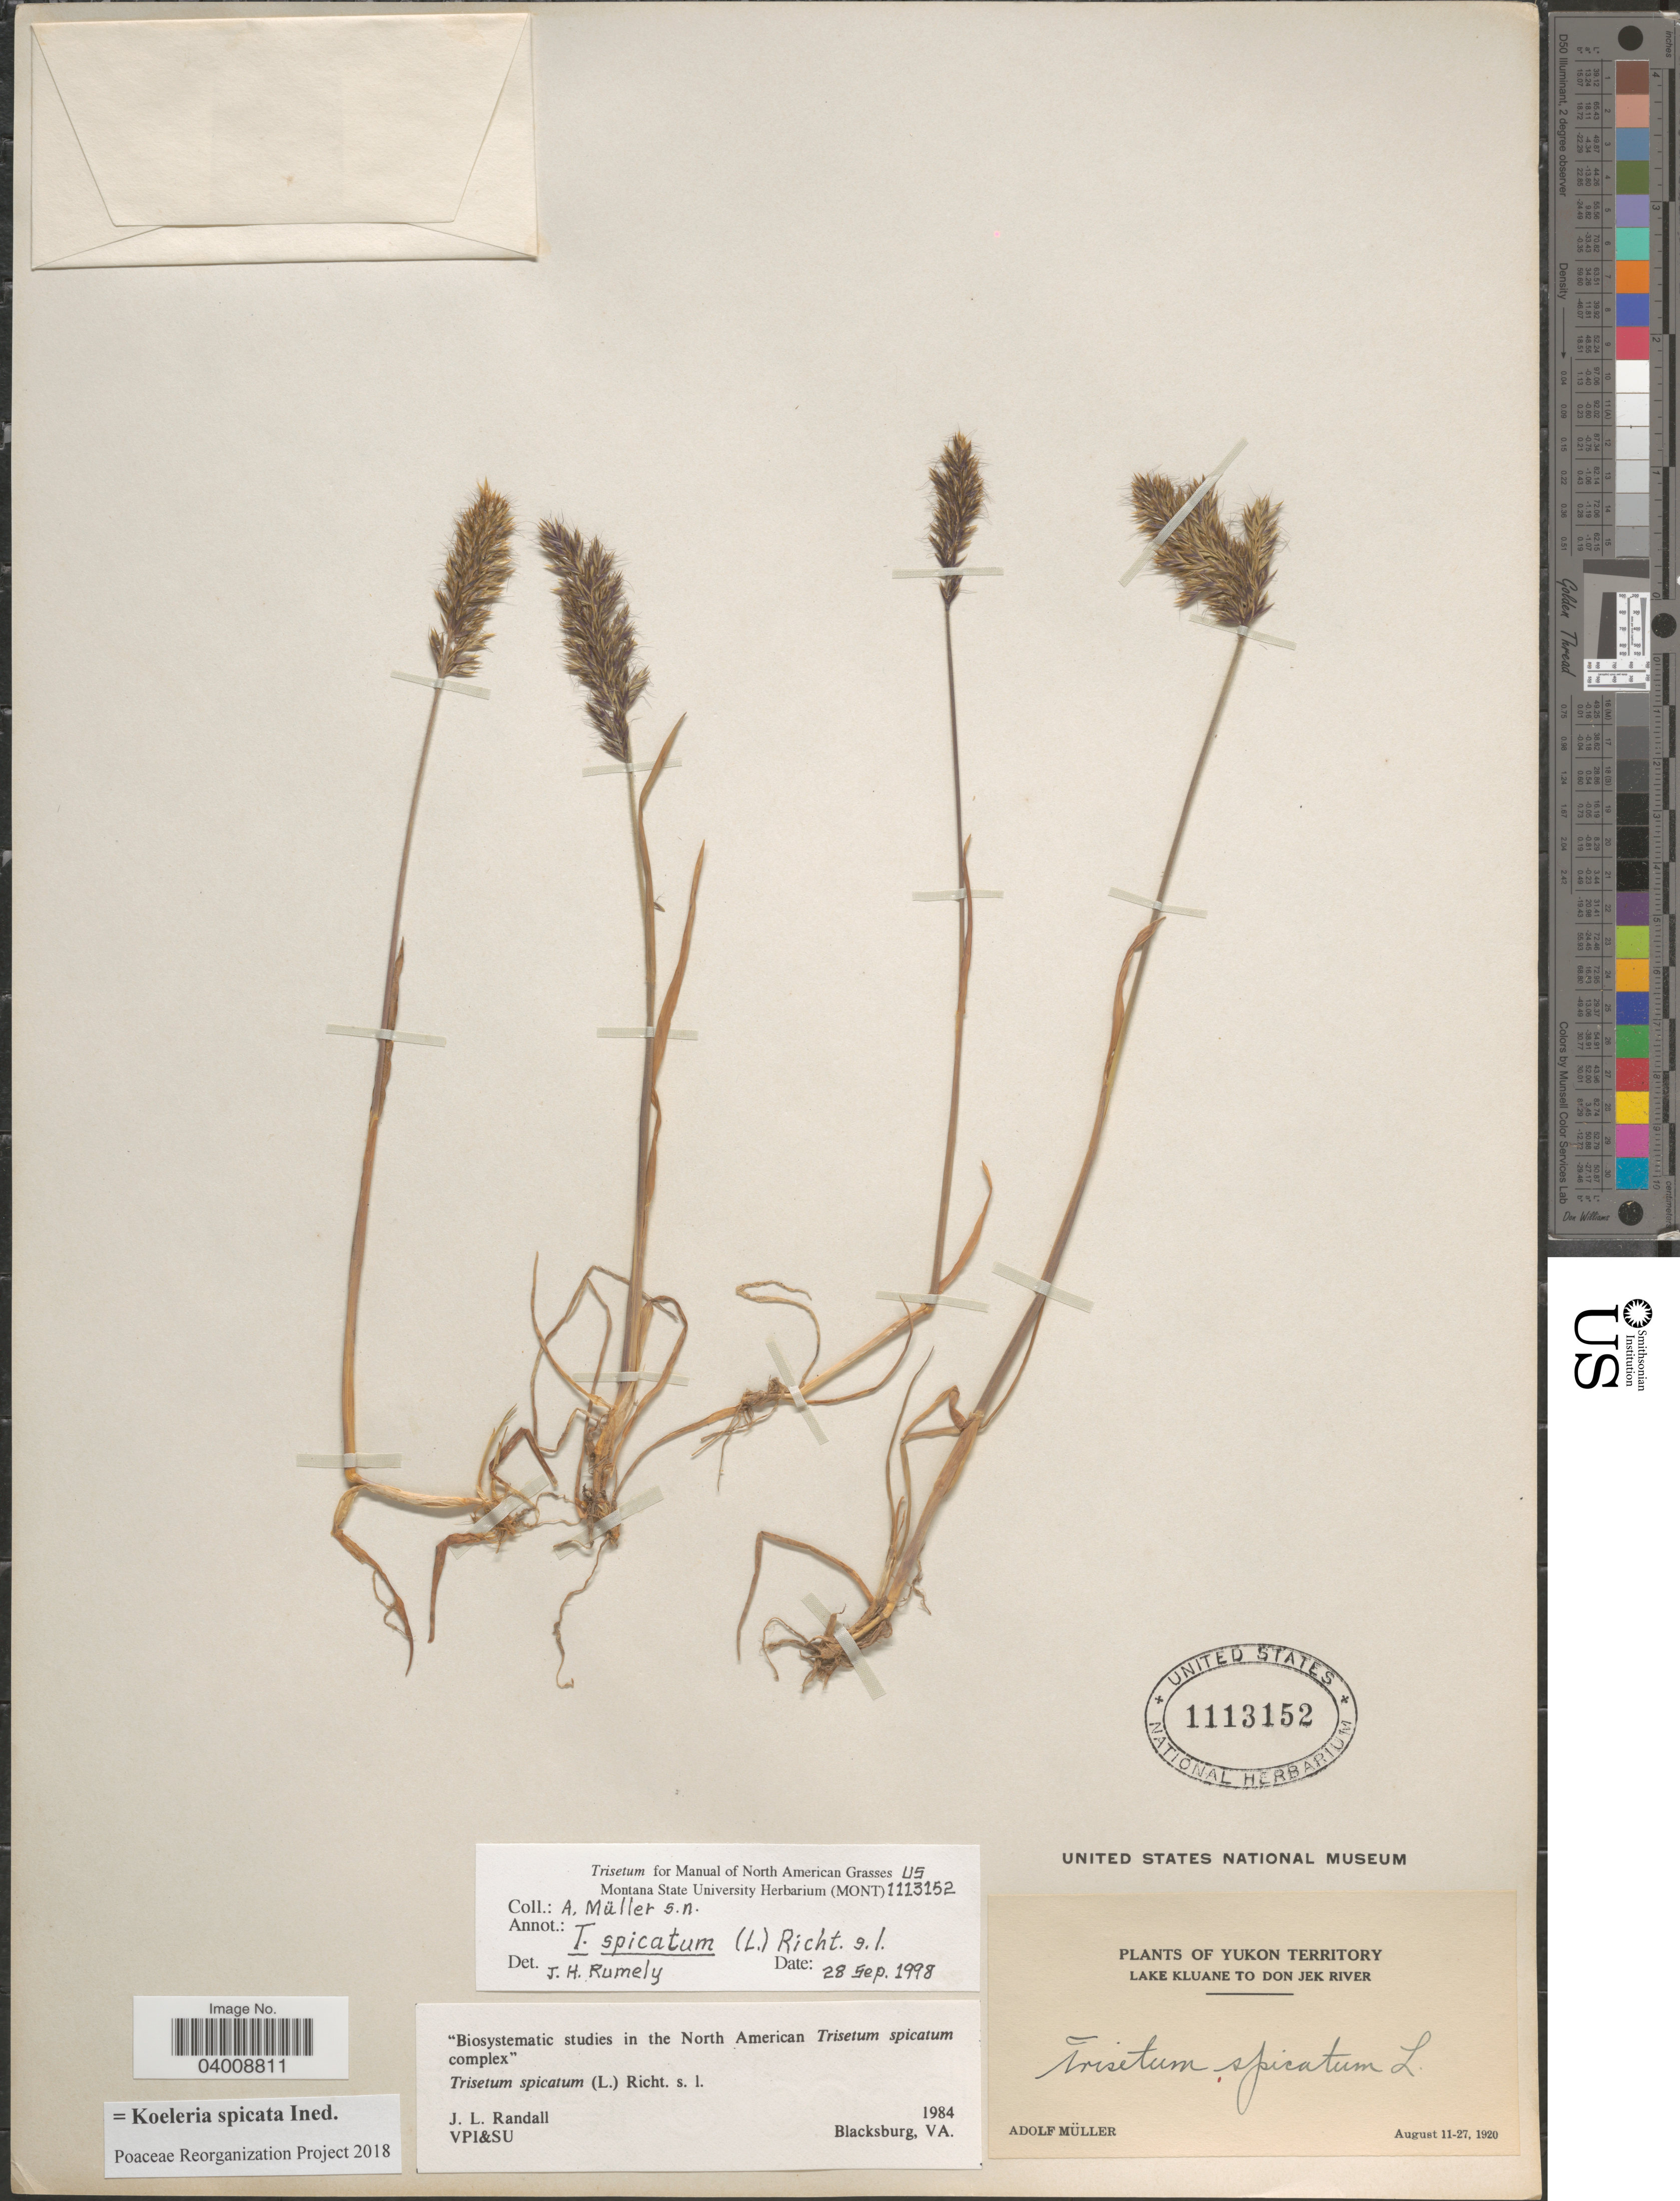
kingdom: Plantae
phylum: Tracheophyta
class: Liliopsida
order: Poales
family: Poaceae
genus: Koeleria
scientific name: Koeleria spicata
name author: (L.) Barberá et al.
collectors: A. Muller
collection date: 1920-08-11/1920-08-27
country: Canada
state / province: Yukon Territory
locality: Lake Kluane to Don Jek River.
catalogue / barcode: US 1113152